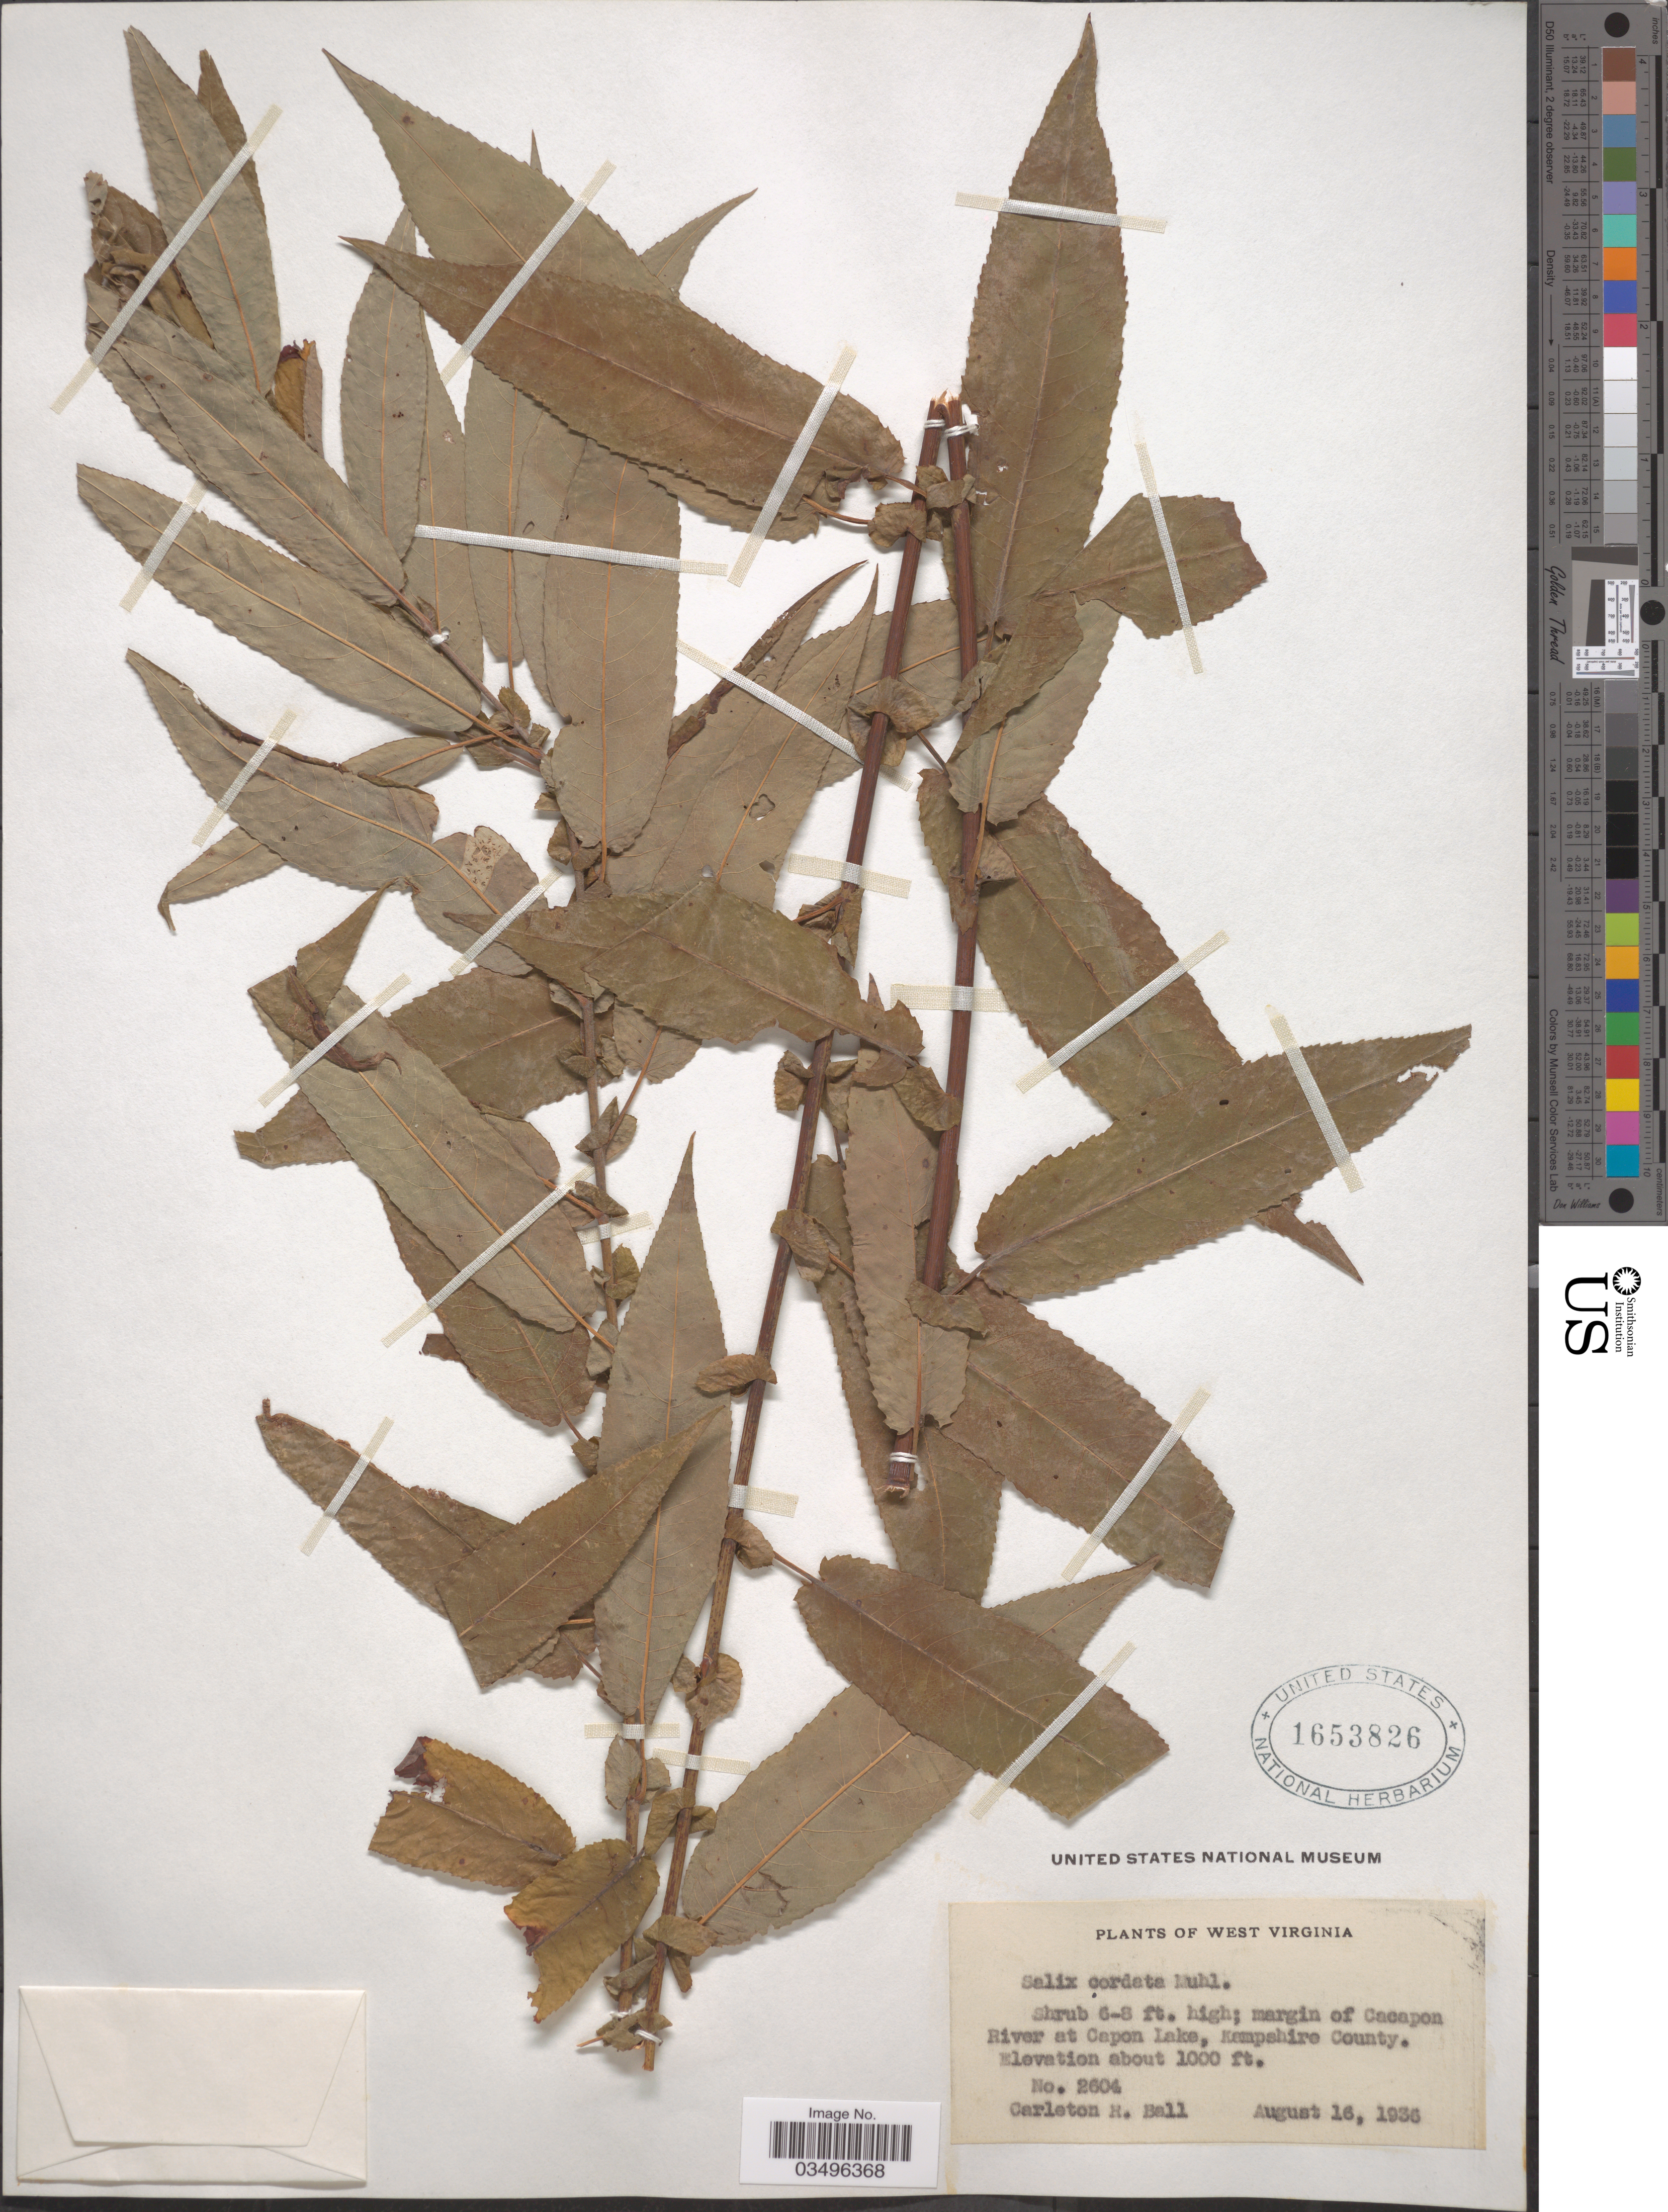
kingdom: Plantae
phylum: Tracheophyta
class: Magnoliopsida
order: Malpighiales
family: Salicaceae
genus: Salix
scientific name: Salix cordata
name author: Michx.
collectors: C. R. Ball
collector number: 2604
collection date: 1936-08-16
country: United States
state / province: West Virginia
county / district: Hampshire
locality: Margin of Cacapon River at Capon Lake, Kampshire County.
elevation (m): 305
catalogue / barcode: US 1653826